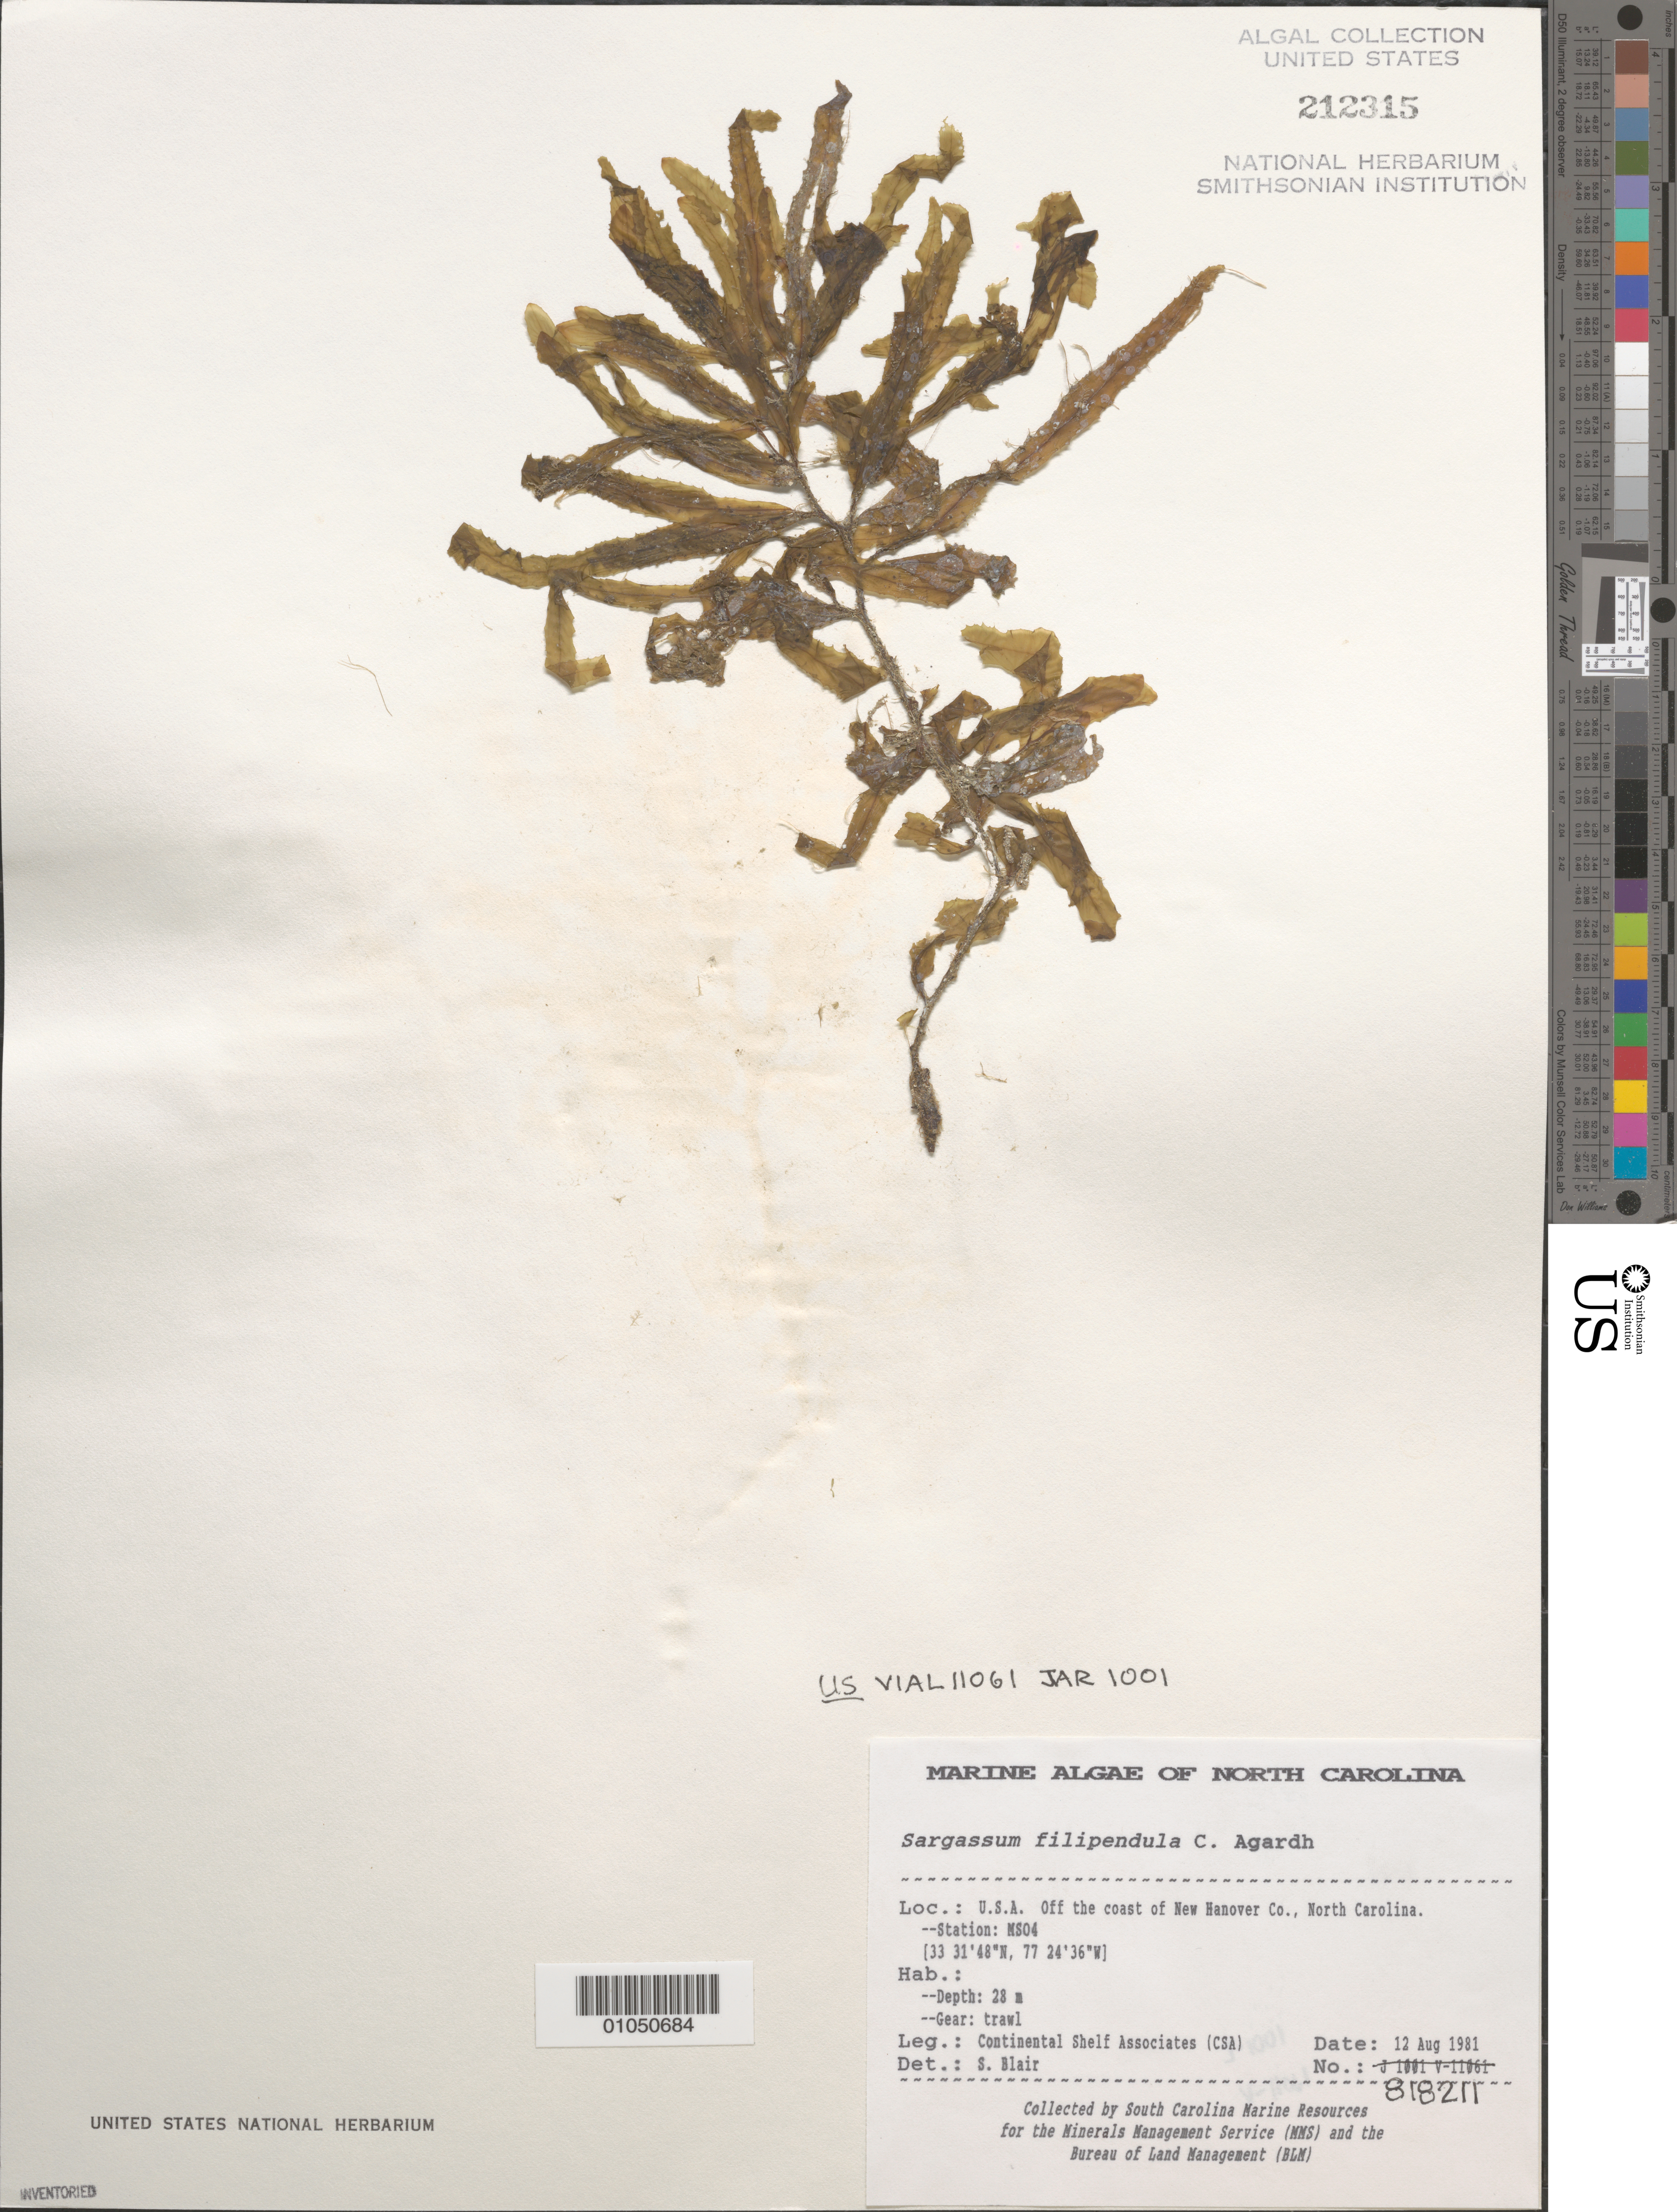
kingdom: Chromista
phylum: Ochrophyta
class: Phaeophyceae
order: Fucales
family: Sargassaceae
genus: Sargassum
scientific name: Sargassum filipendula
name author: C. Agardh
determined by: Blair, S. M.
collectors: Continental Shelf Associates for the MMS/BLM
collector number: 818211 Station MS04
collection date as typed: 12 Aug 1981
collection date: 1981-08-12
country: United States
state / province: North Carolina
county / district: New Hanover County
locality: Off coast of New Hanover County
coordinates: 33 31'48"N, 77 24'36"W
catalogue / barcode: US 212315